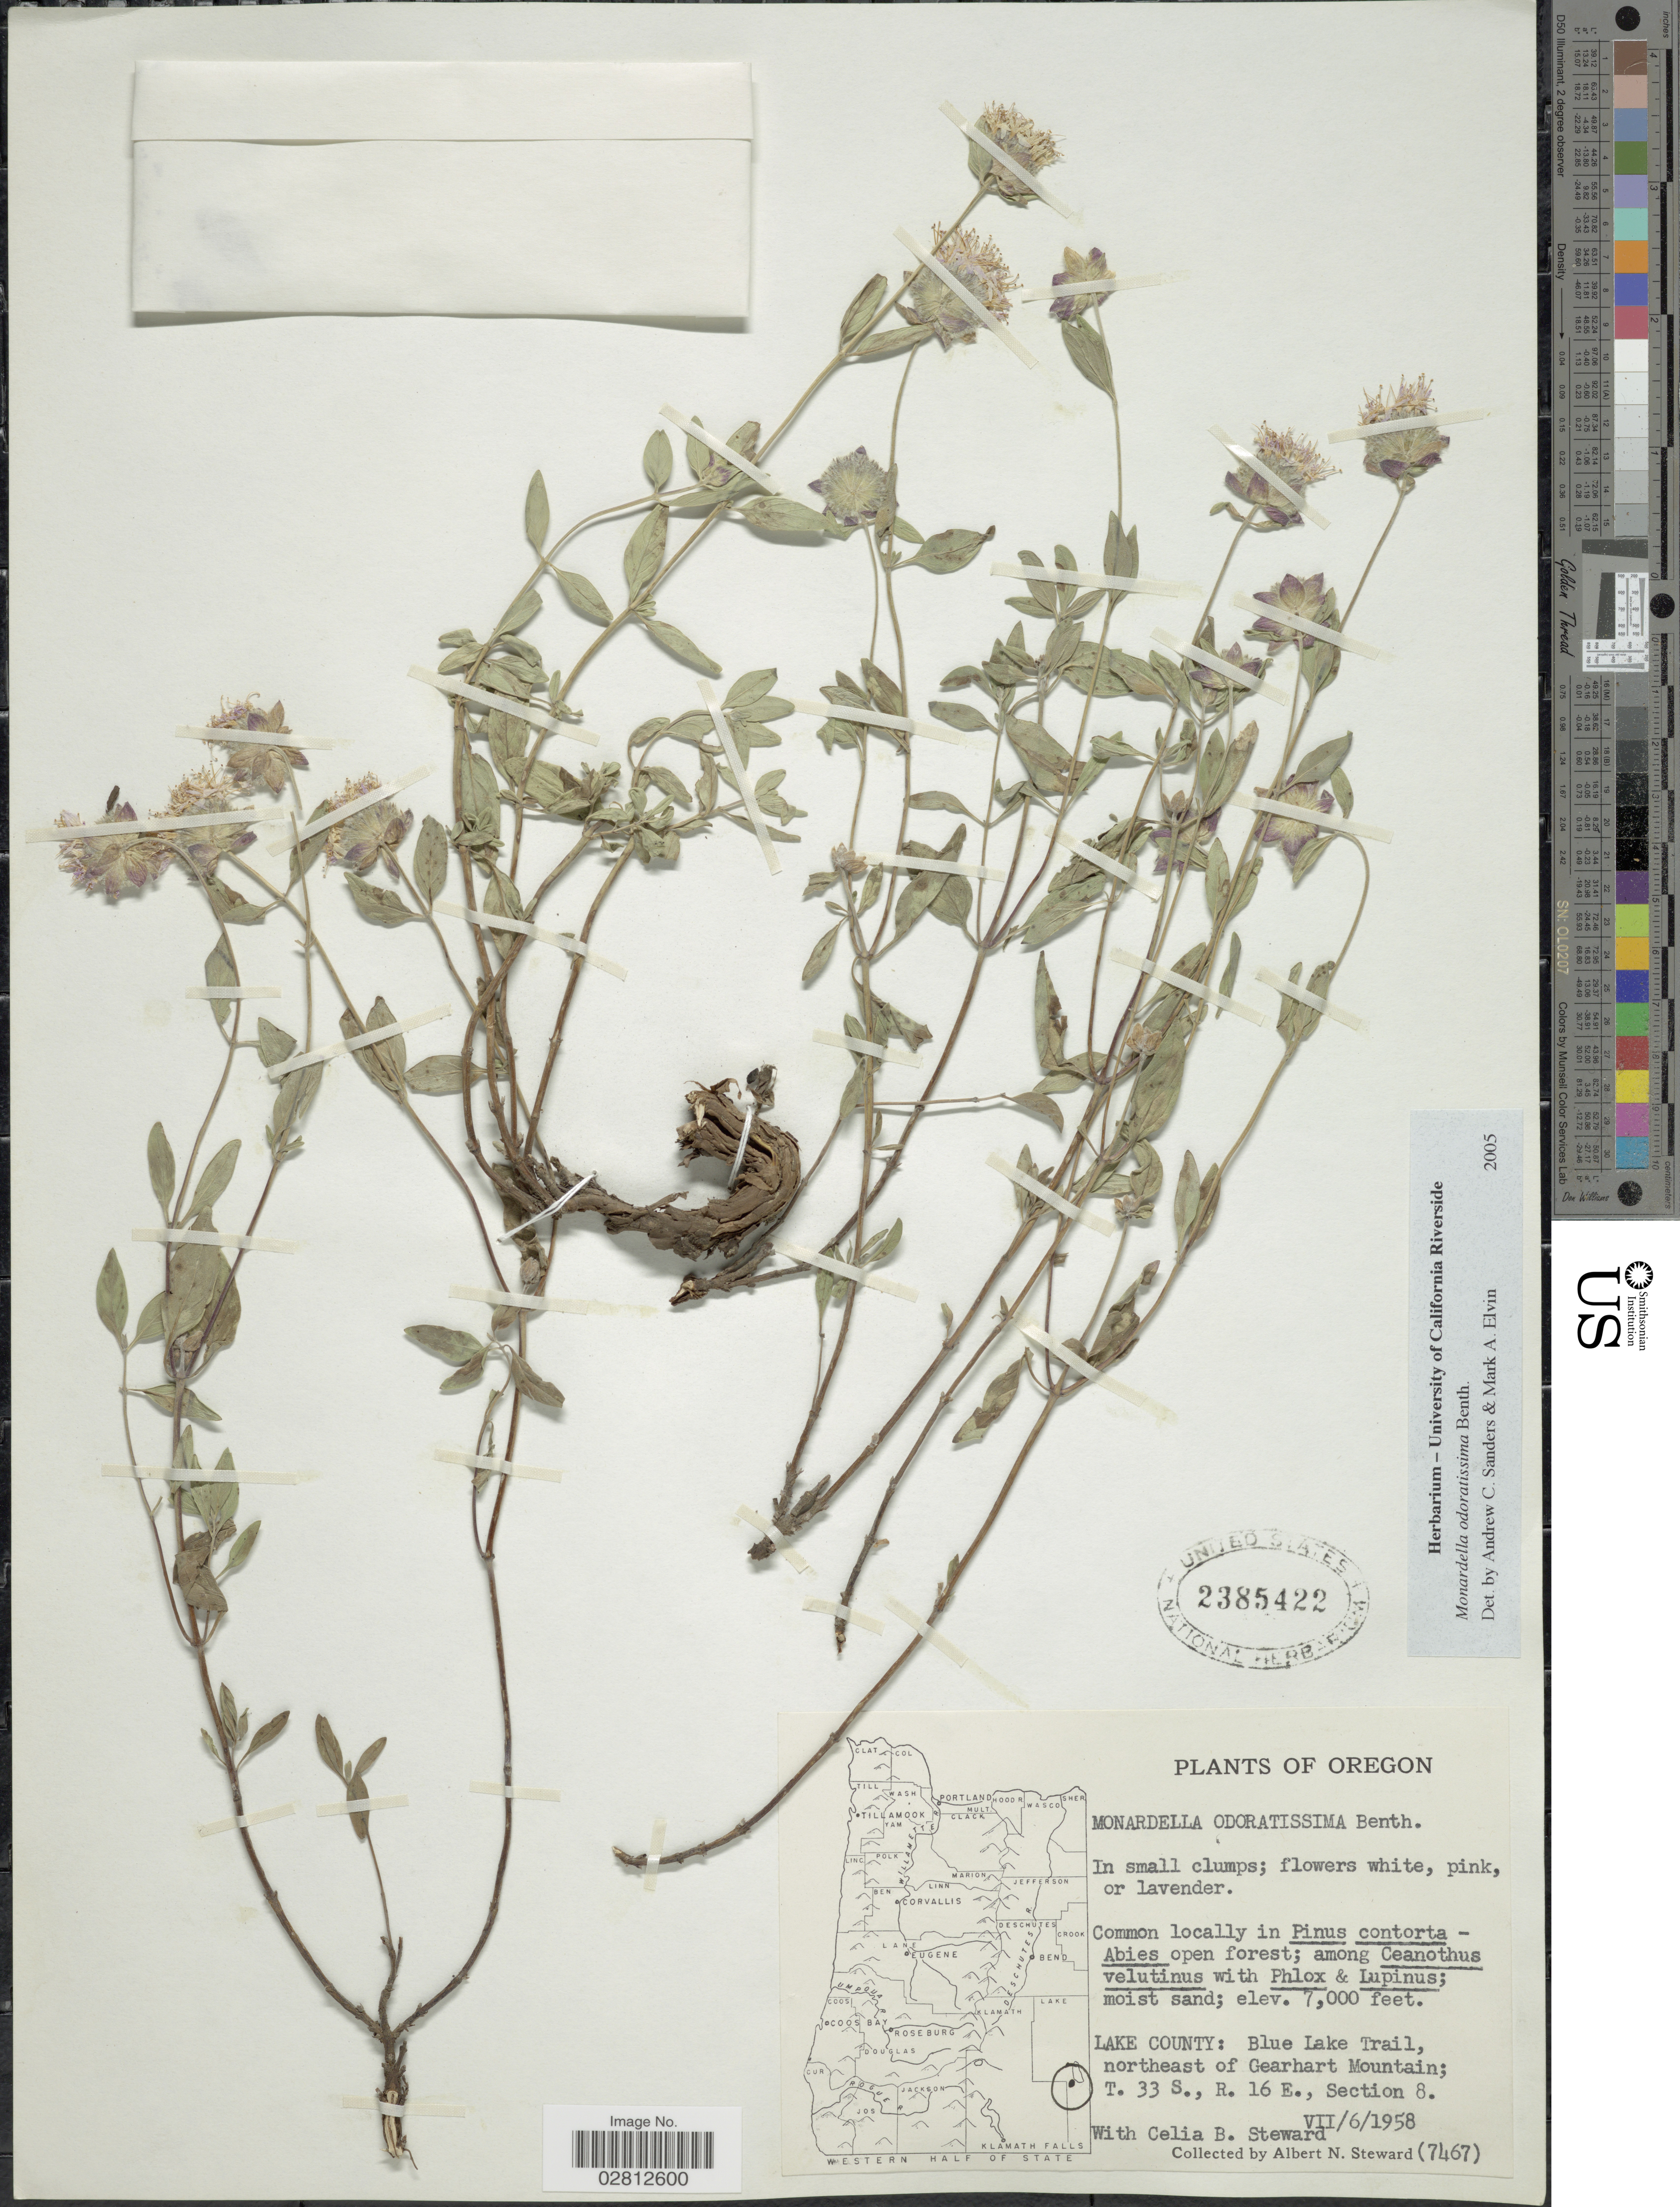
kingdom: Plantae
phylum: Tracheophyta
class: Magnoliopsida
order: Lamiales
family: Lamiaceae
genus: Monardella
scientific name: Monardella odoratissima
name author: Benth.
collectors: A. N. Steward & C. Steward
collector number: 7467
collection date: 1958-07-06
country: United States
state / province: Oregon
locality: Lake County: Blue Lake Trail, northeast of Gearhart Mountain, T33S, R16E, Section 8.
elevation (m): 2134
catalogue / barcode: US 2385422